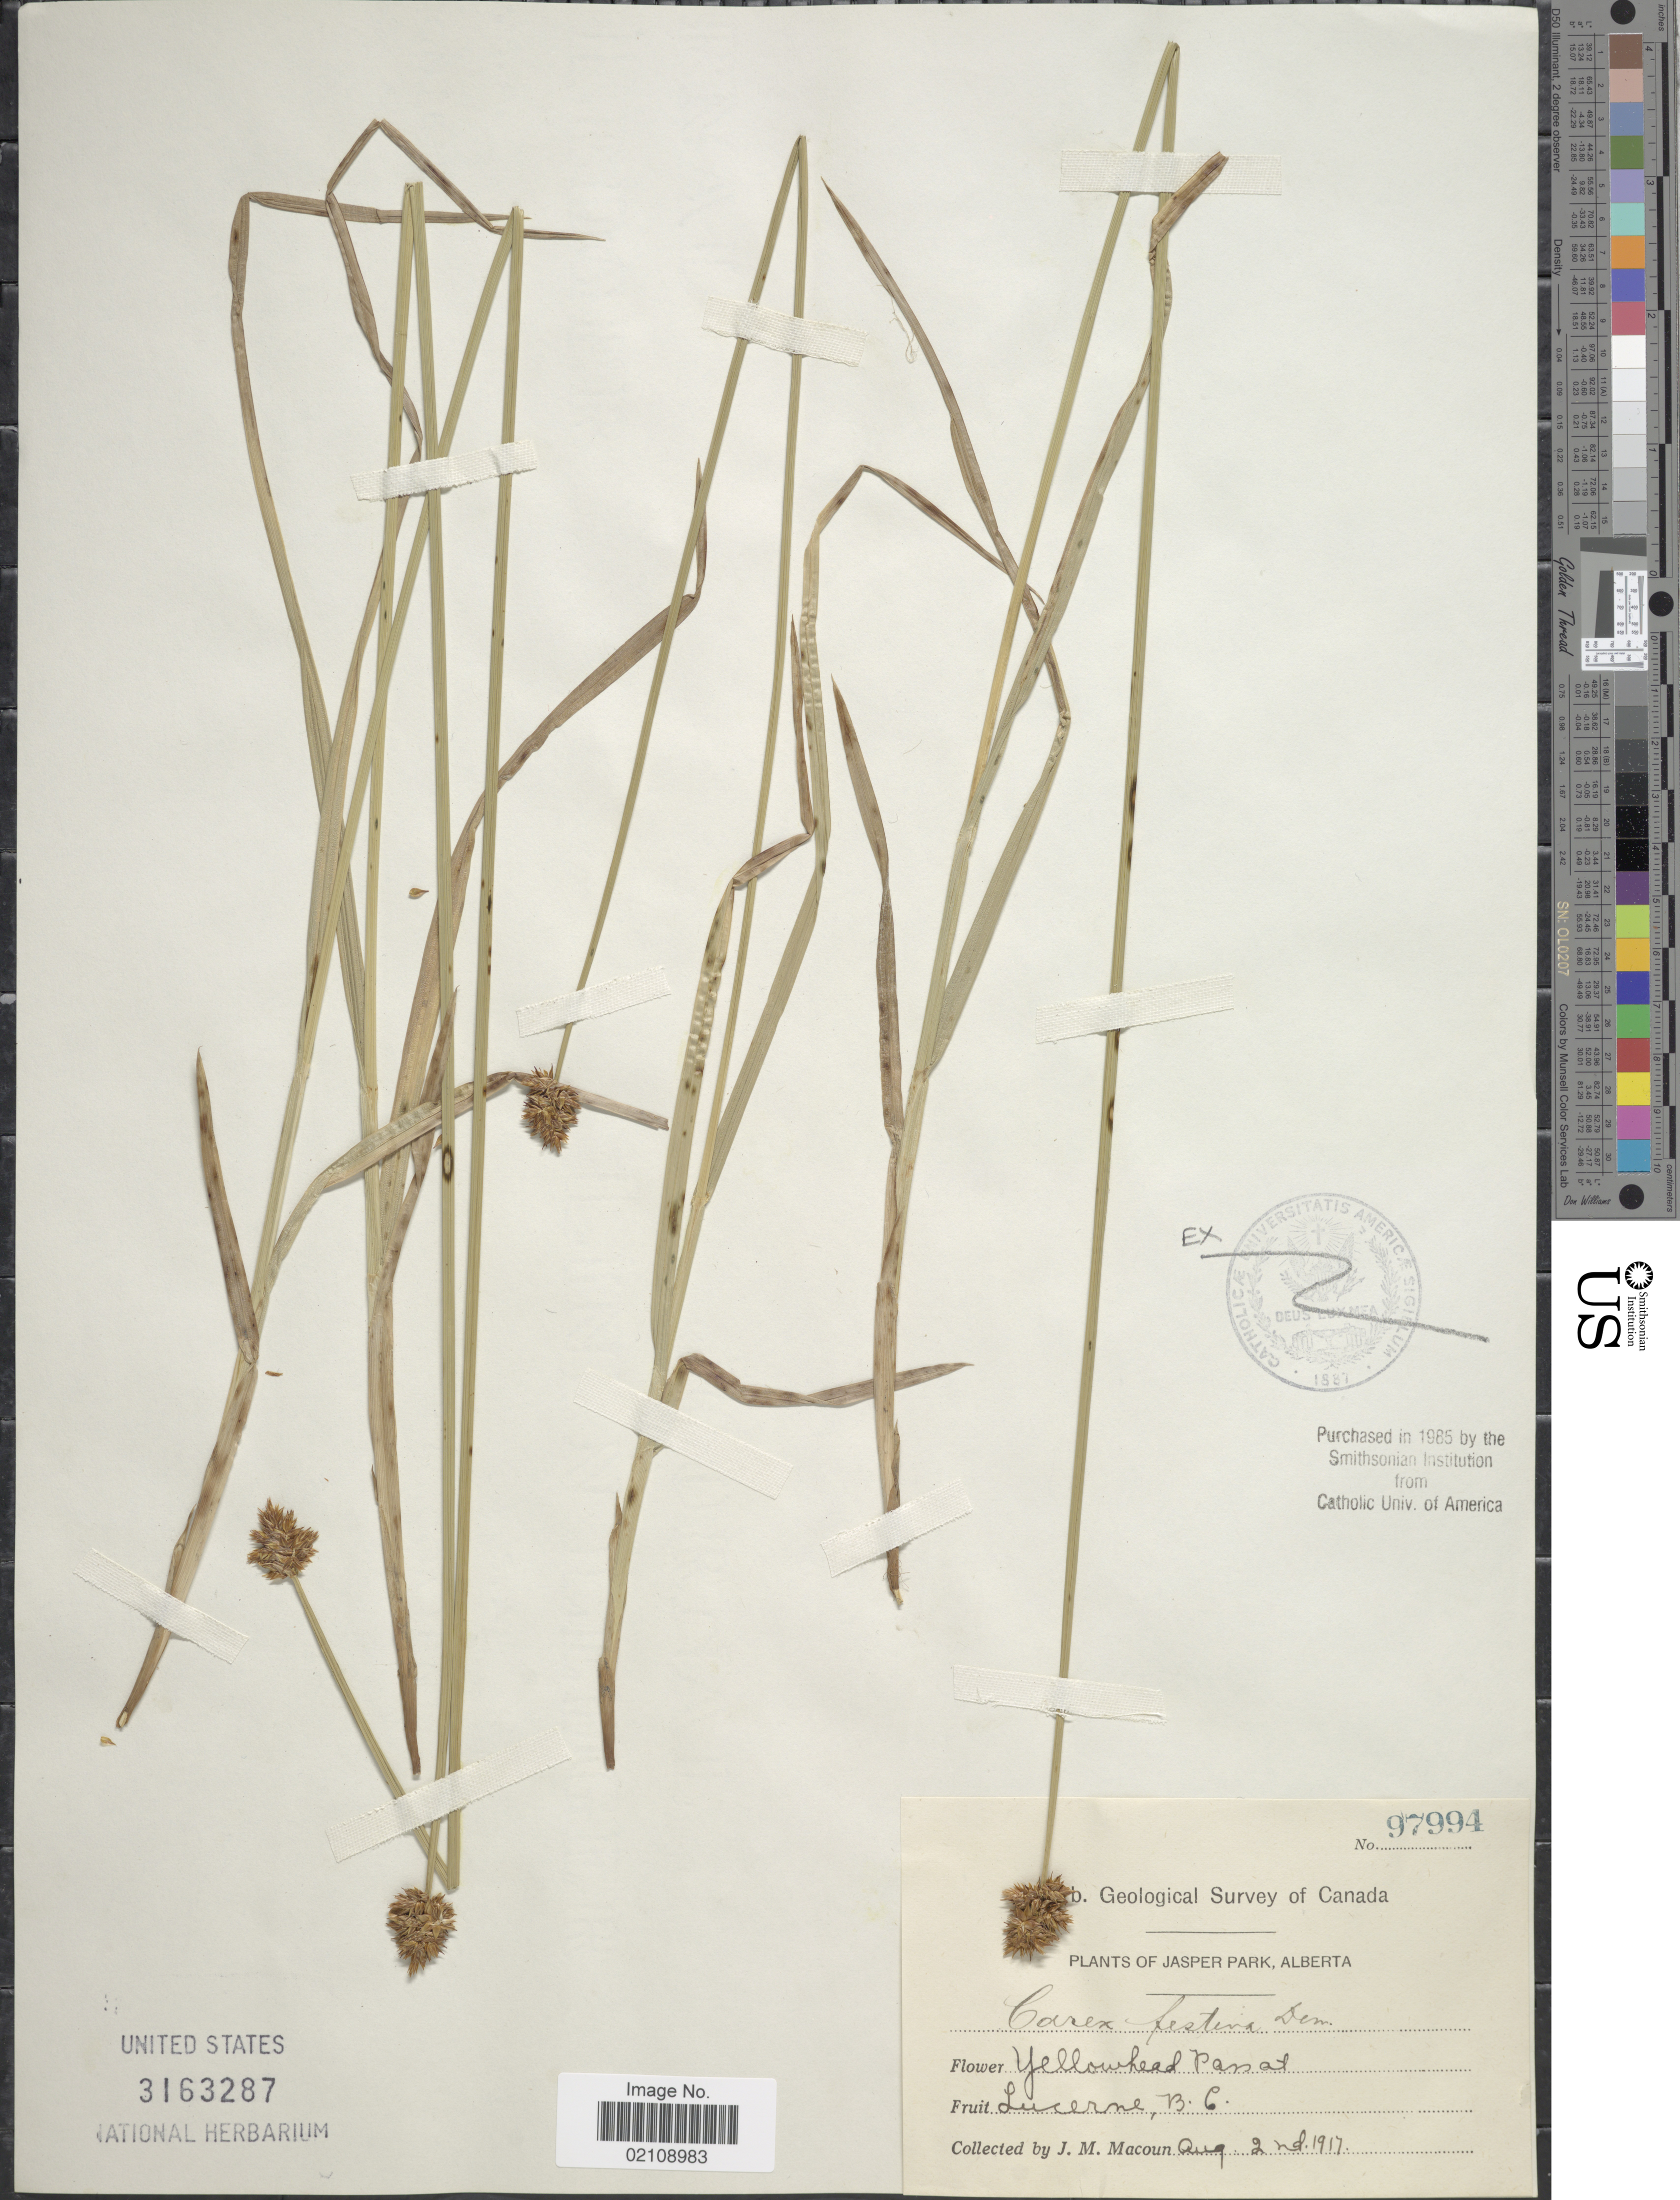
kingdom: Plantae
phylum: Tracheophyta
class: Liliopsida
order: Poales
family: Cyperaceae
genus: Carex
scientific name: Carex pachystachya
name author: Cham. ex Steud.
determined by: Strong, Mark T., (BOT), Smithsonian Institution - National Museum of Natural History (UNITED STATES)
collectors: J. M. Macoun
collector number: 97994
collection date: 1917-08-02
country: Canada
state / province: British Columbia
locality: Jasper Park, Lucerne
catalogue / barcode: US 3163287